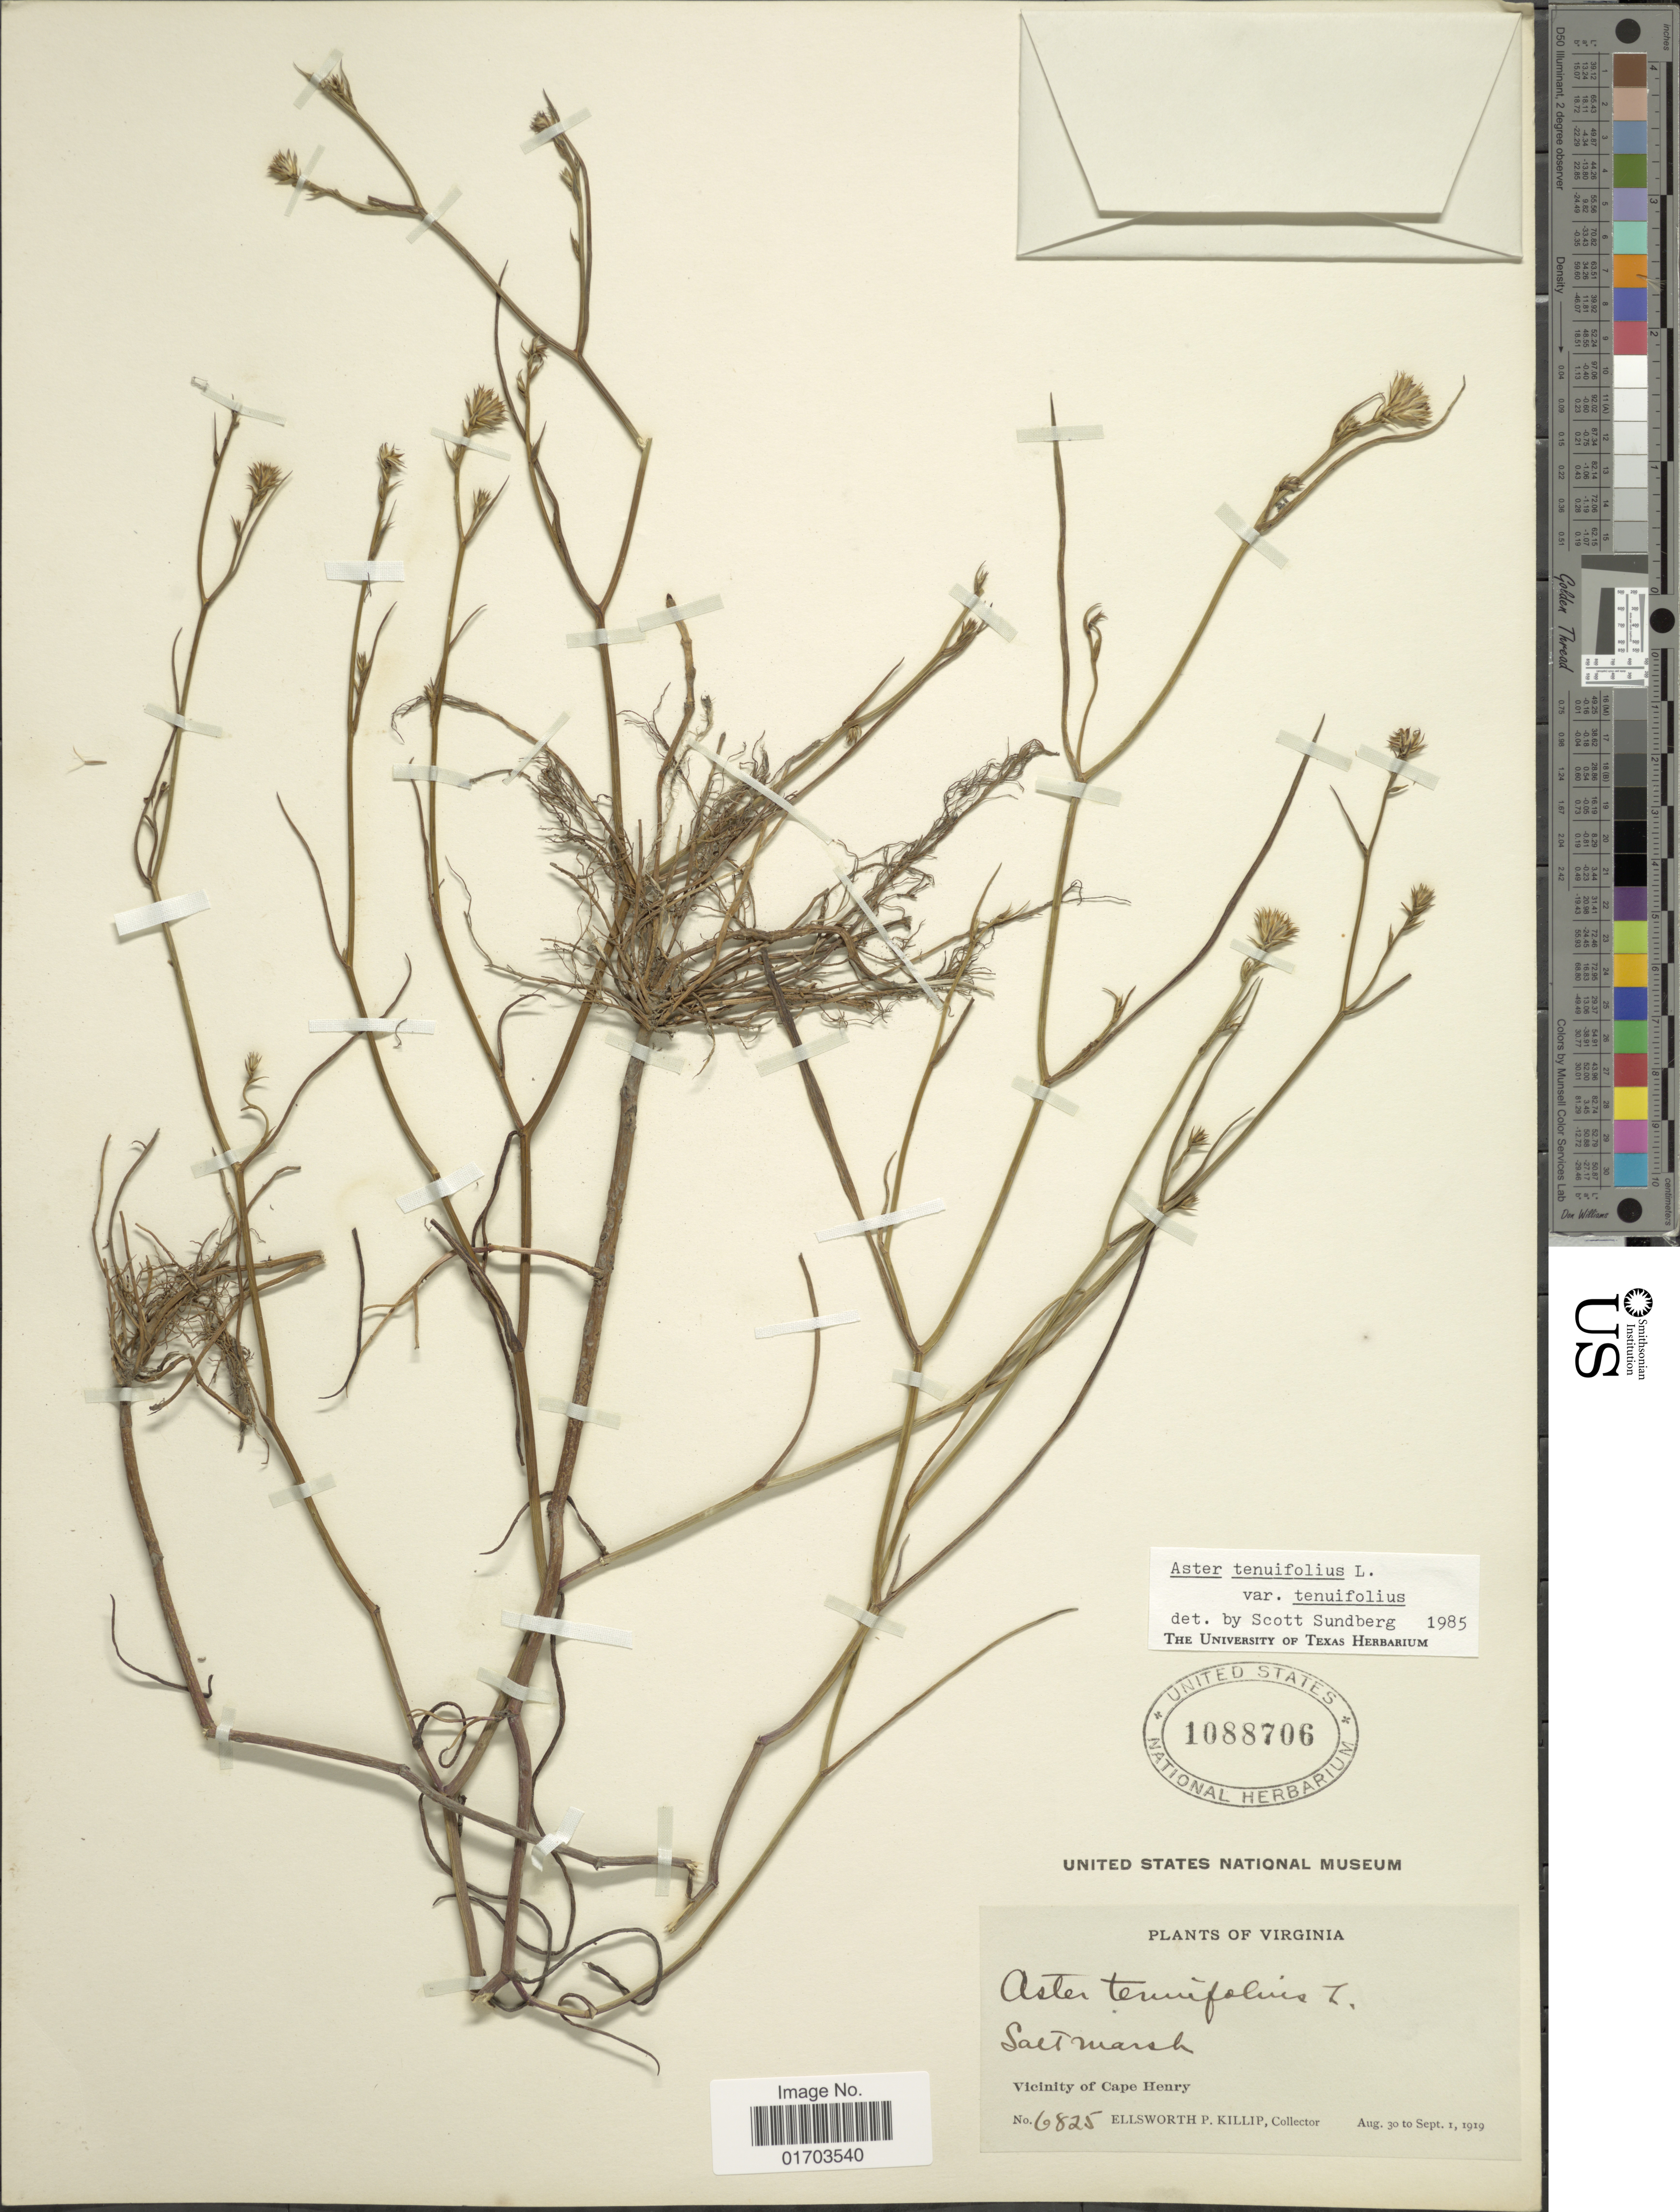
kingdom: Plantae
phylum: Tracheophyta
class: Magnoliopsida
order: Asterales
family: Asteraceae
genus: Symphyotrichum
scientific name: Symphyotrichum tenuifolium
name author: (L.) G.L. Nesom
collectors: E. P. Killip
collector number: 6825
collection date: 1919-08-30/1919-09-01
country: United States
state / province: Virginia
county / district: City of Virginia Beach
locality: Salt marsh, vicinity of Cape Henry.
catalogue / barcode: US 1088706